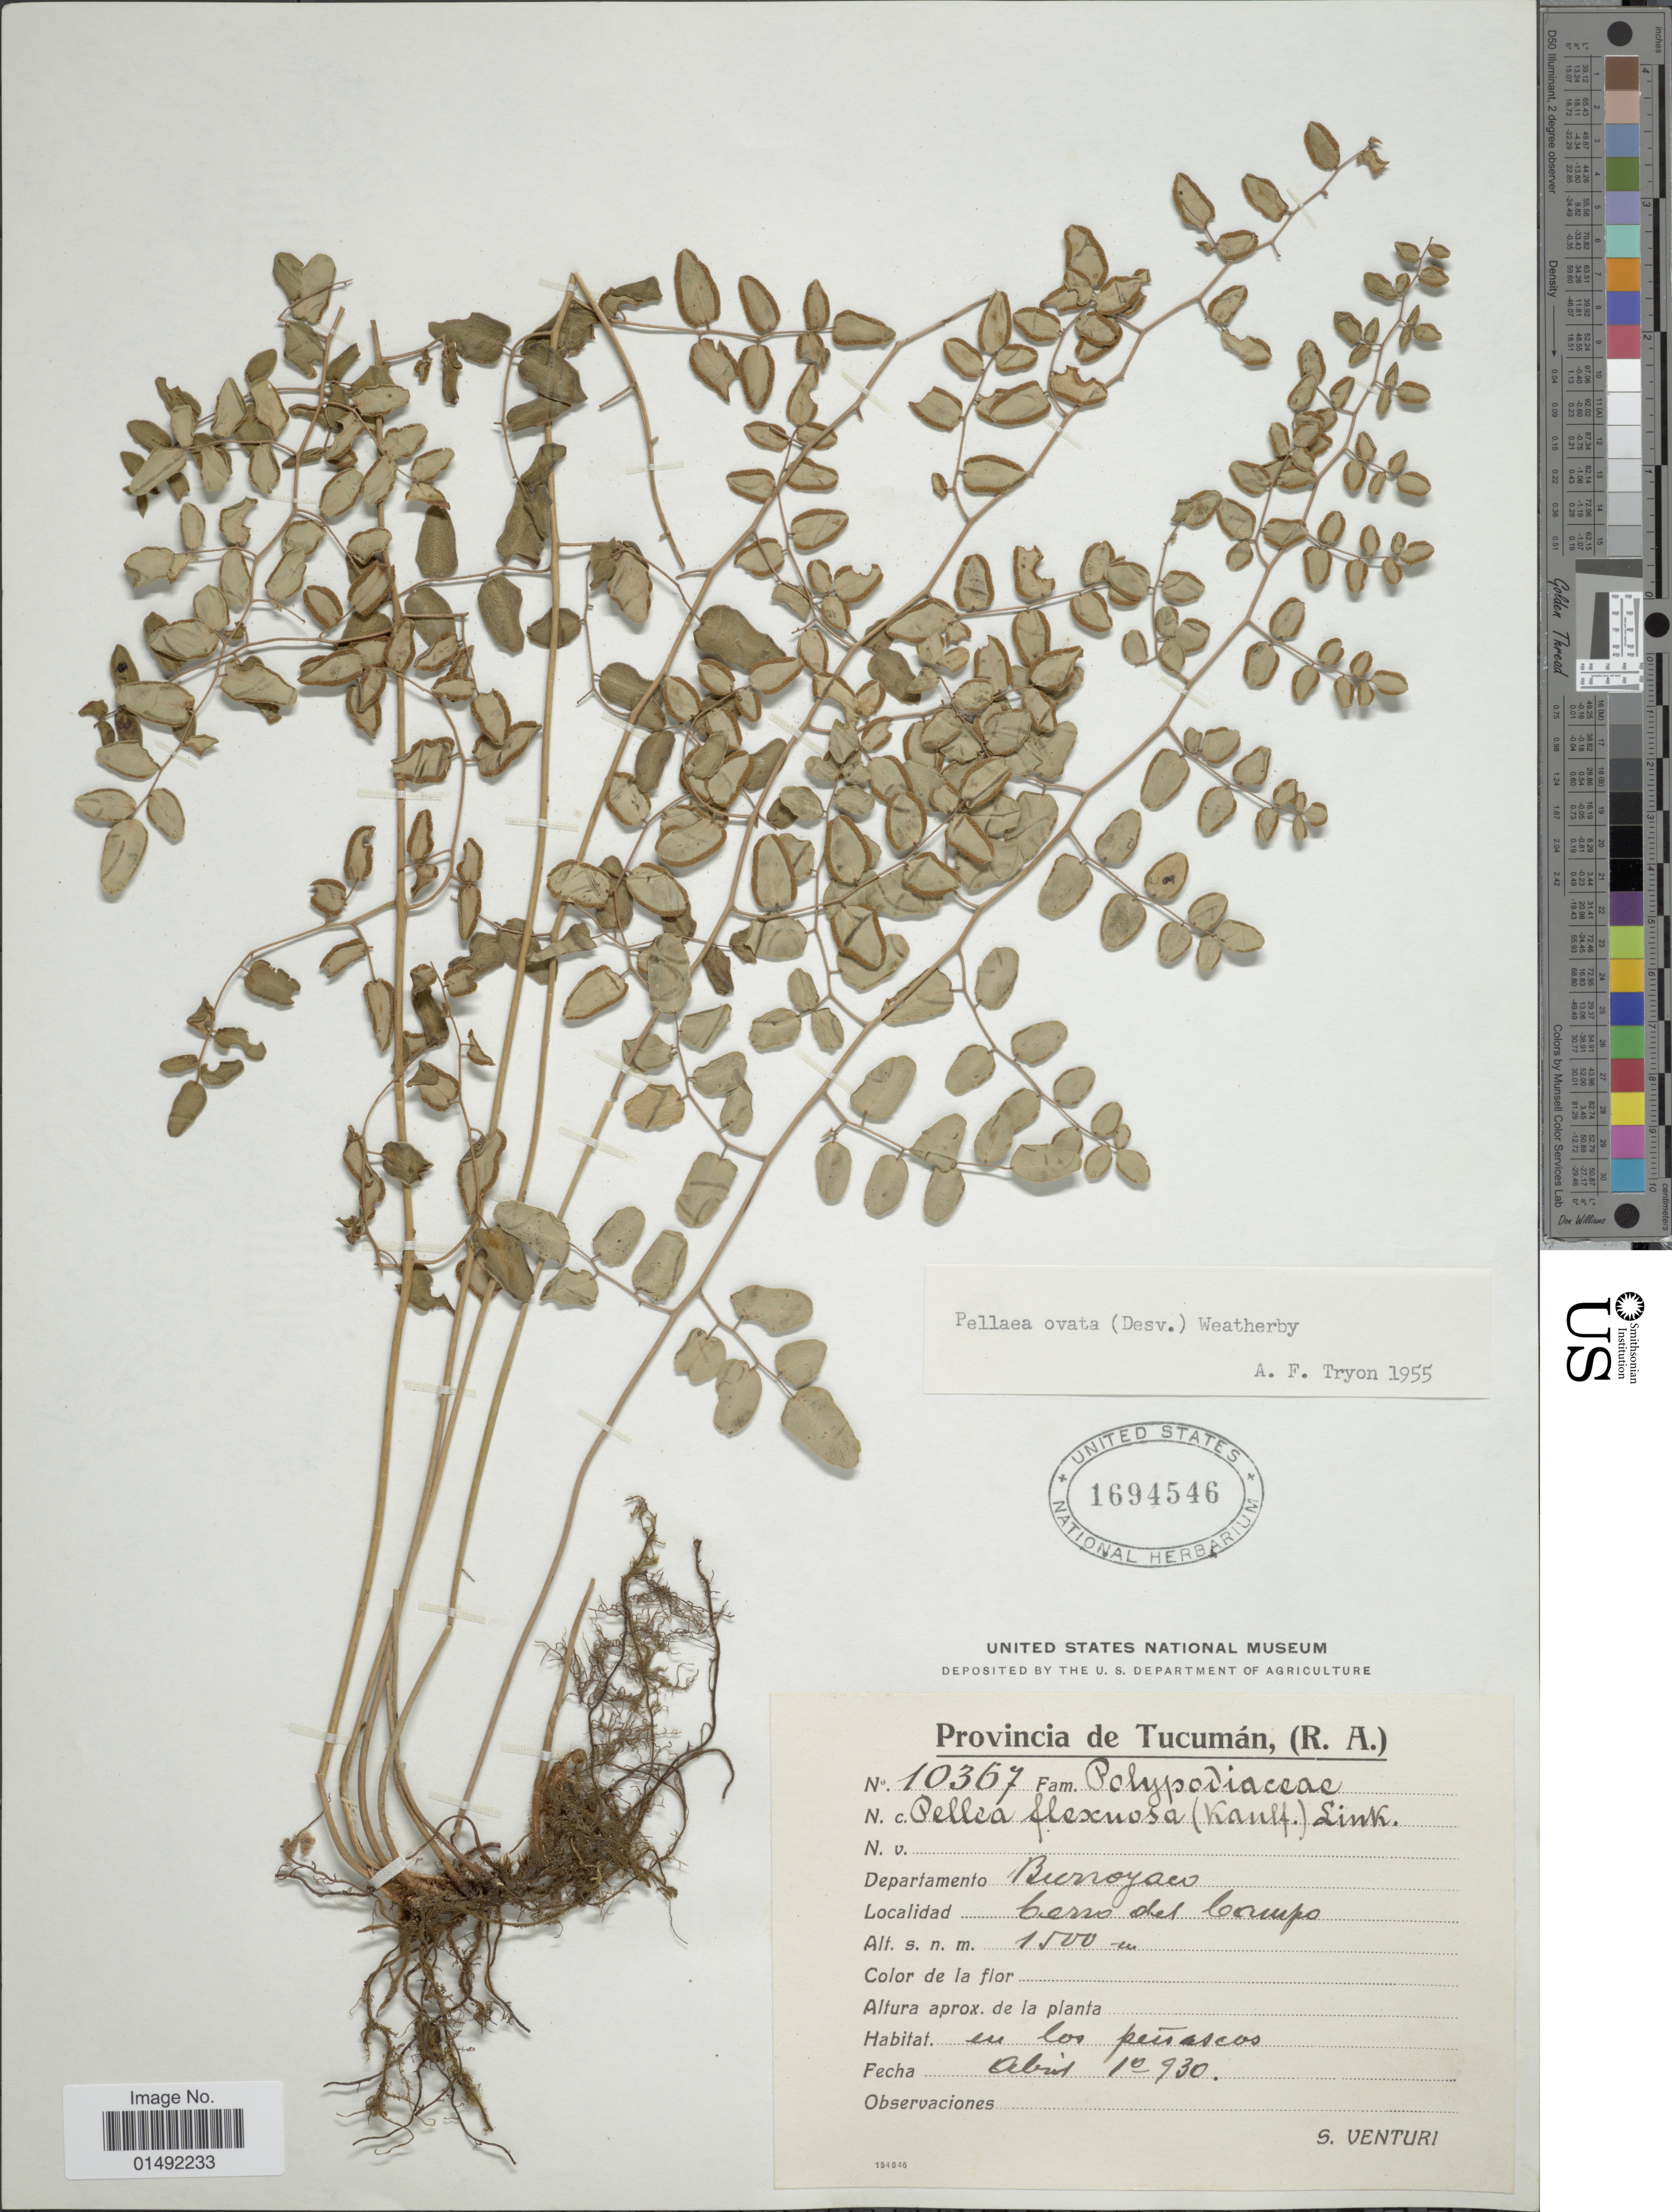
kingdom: Plantae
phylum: Tracheophyta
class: Polypodiopsida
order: Polypodiales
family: Pteridaceae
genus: Pellaea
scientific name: Pellaea ovata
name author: (Desv.) Weath.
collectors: S. Venturi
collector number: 10367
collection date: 1930-04-01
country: Argentina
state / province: Tucuman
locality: Departamento Burroyaco, Cerro del Gorcupo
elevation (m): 1500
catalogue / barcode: US 1694546